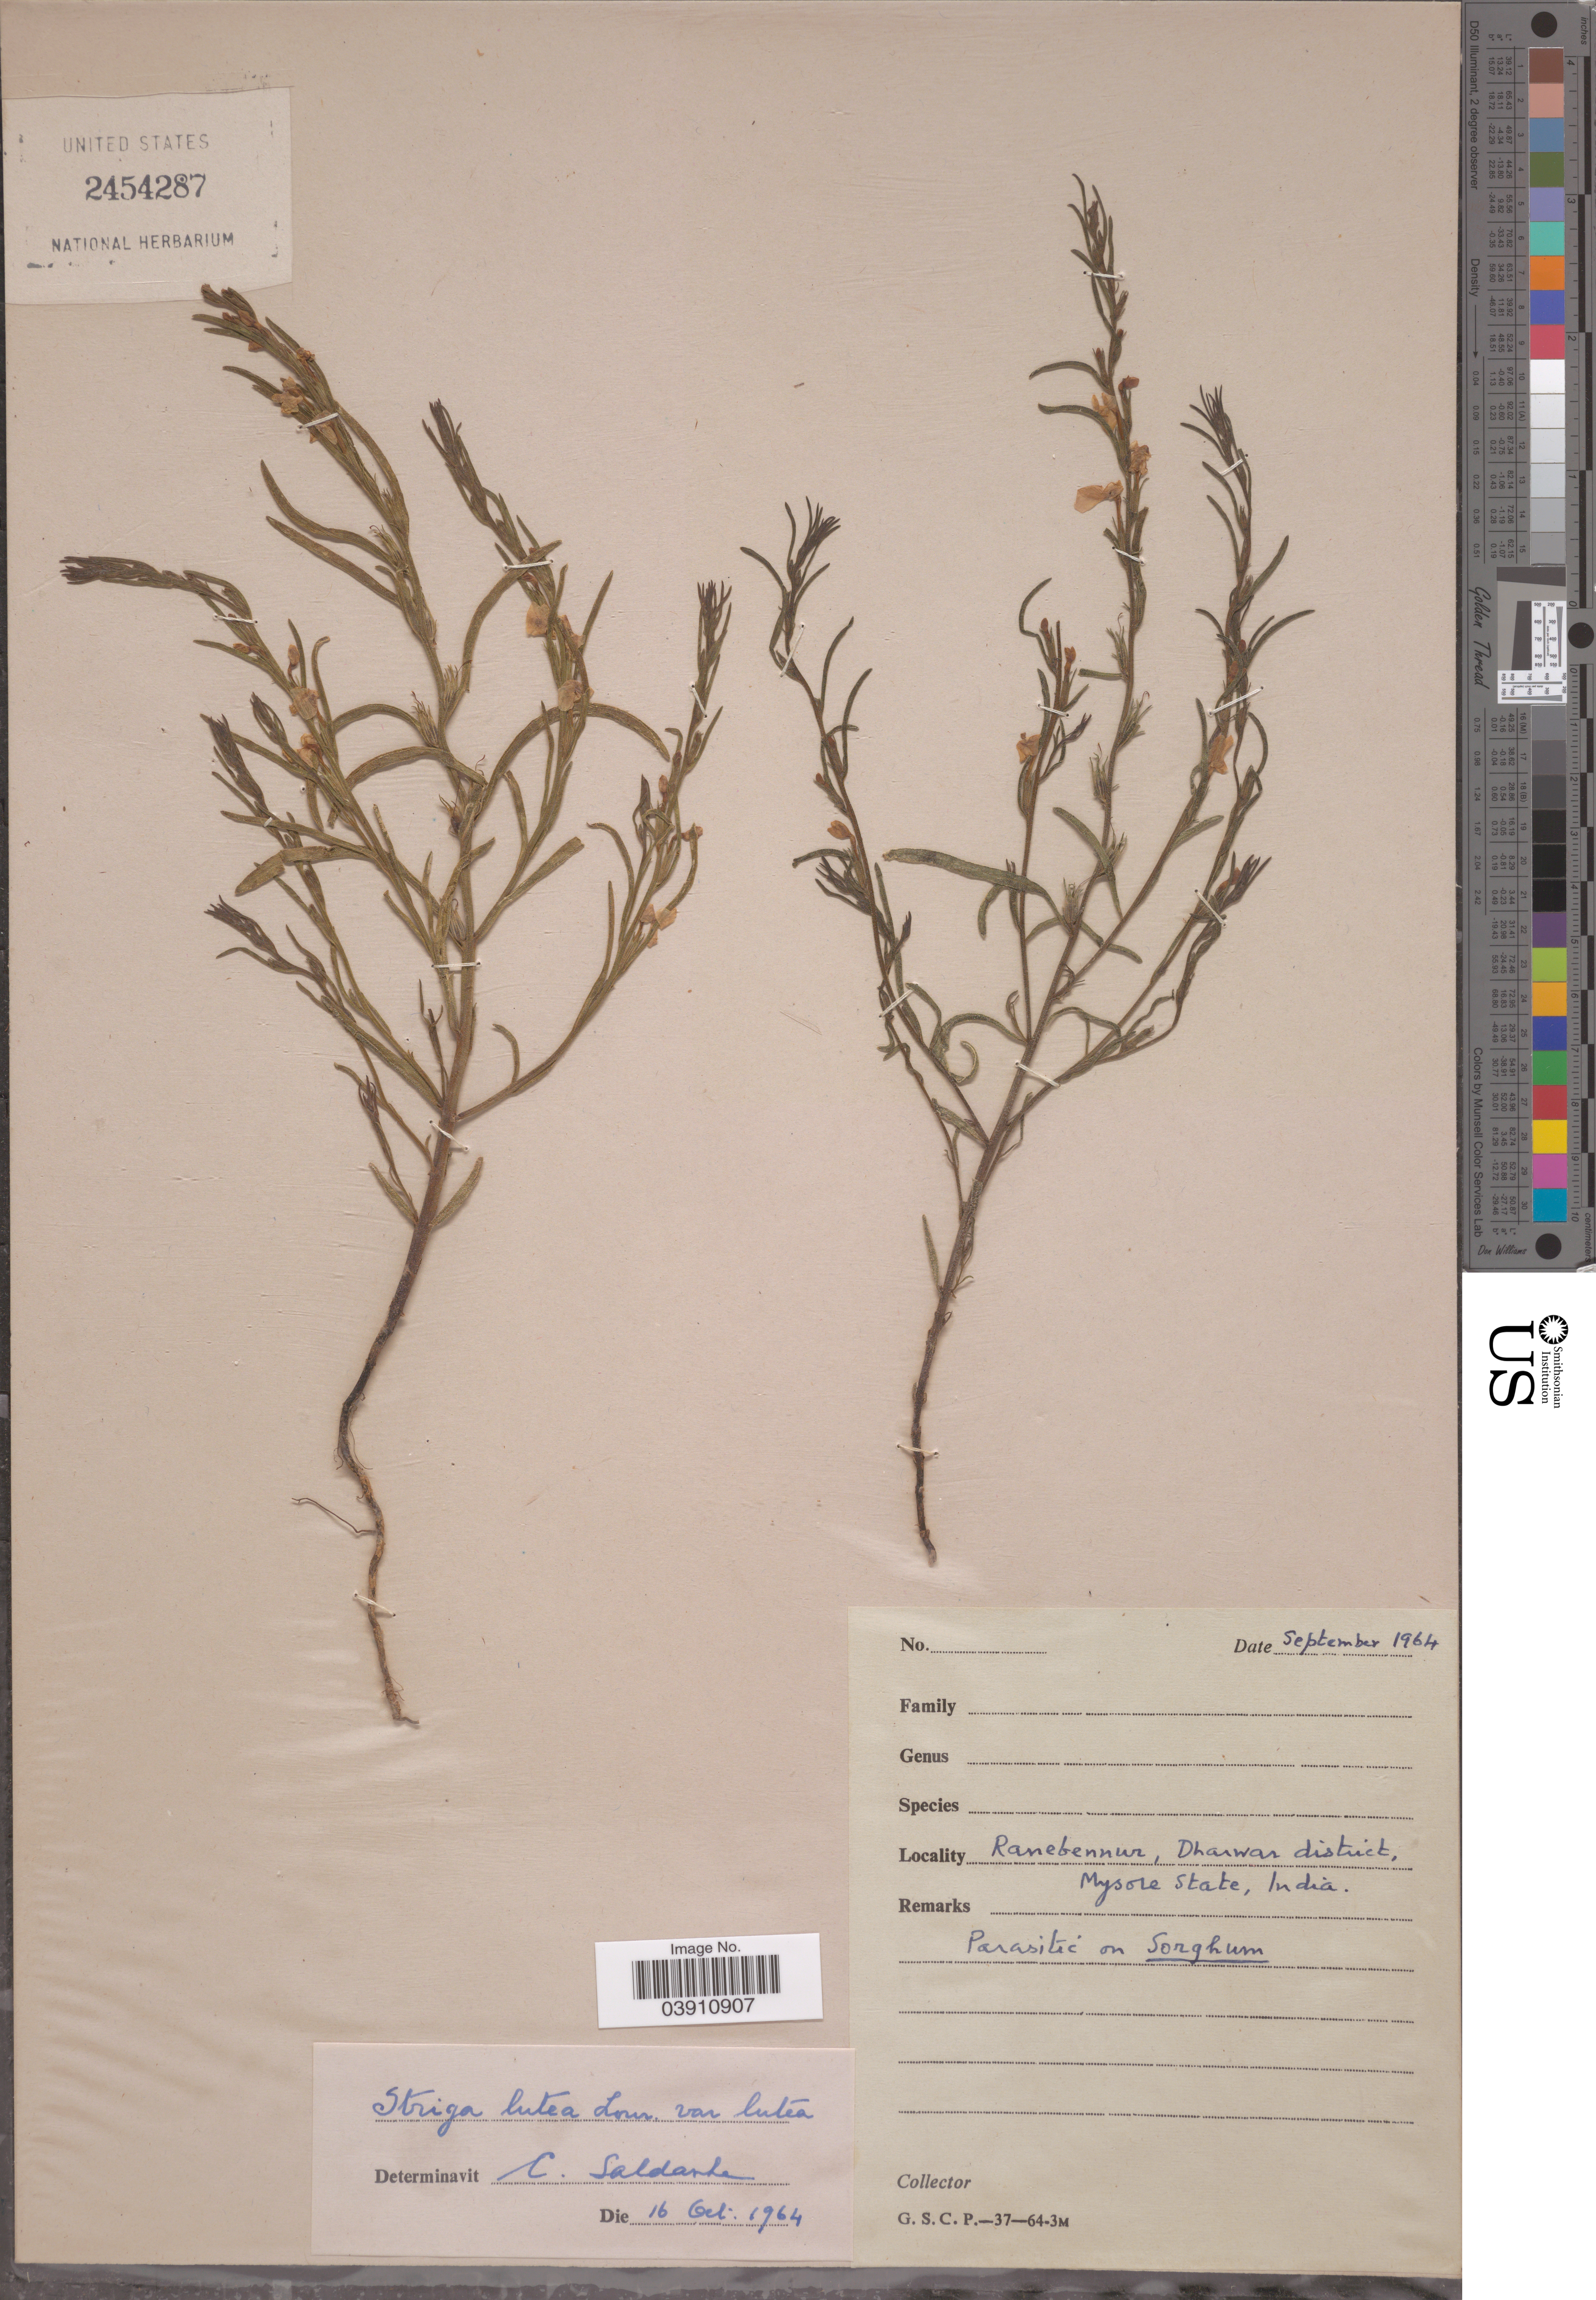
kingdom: Plantae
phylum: Tracheophyta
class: Magnoliopsida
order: Lamiales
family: Orobanchaceae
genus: Striga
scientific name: Striga lutea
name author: Lour.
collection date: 1964-09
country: India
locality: Ranebennur, Dharwar district, Mysore State.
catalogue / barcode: US 2454287